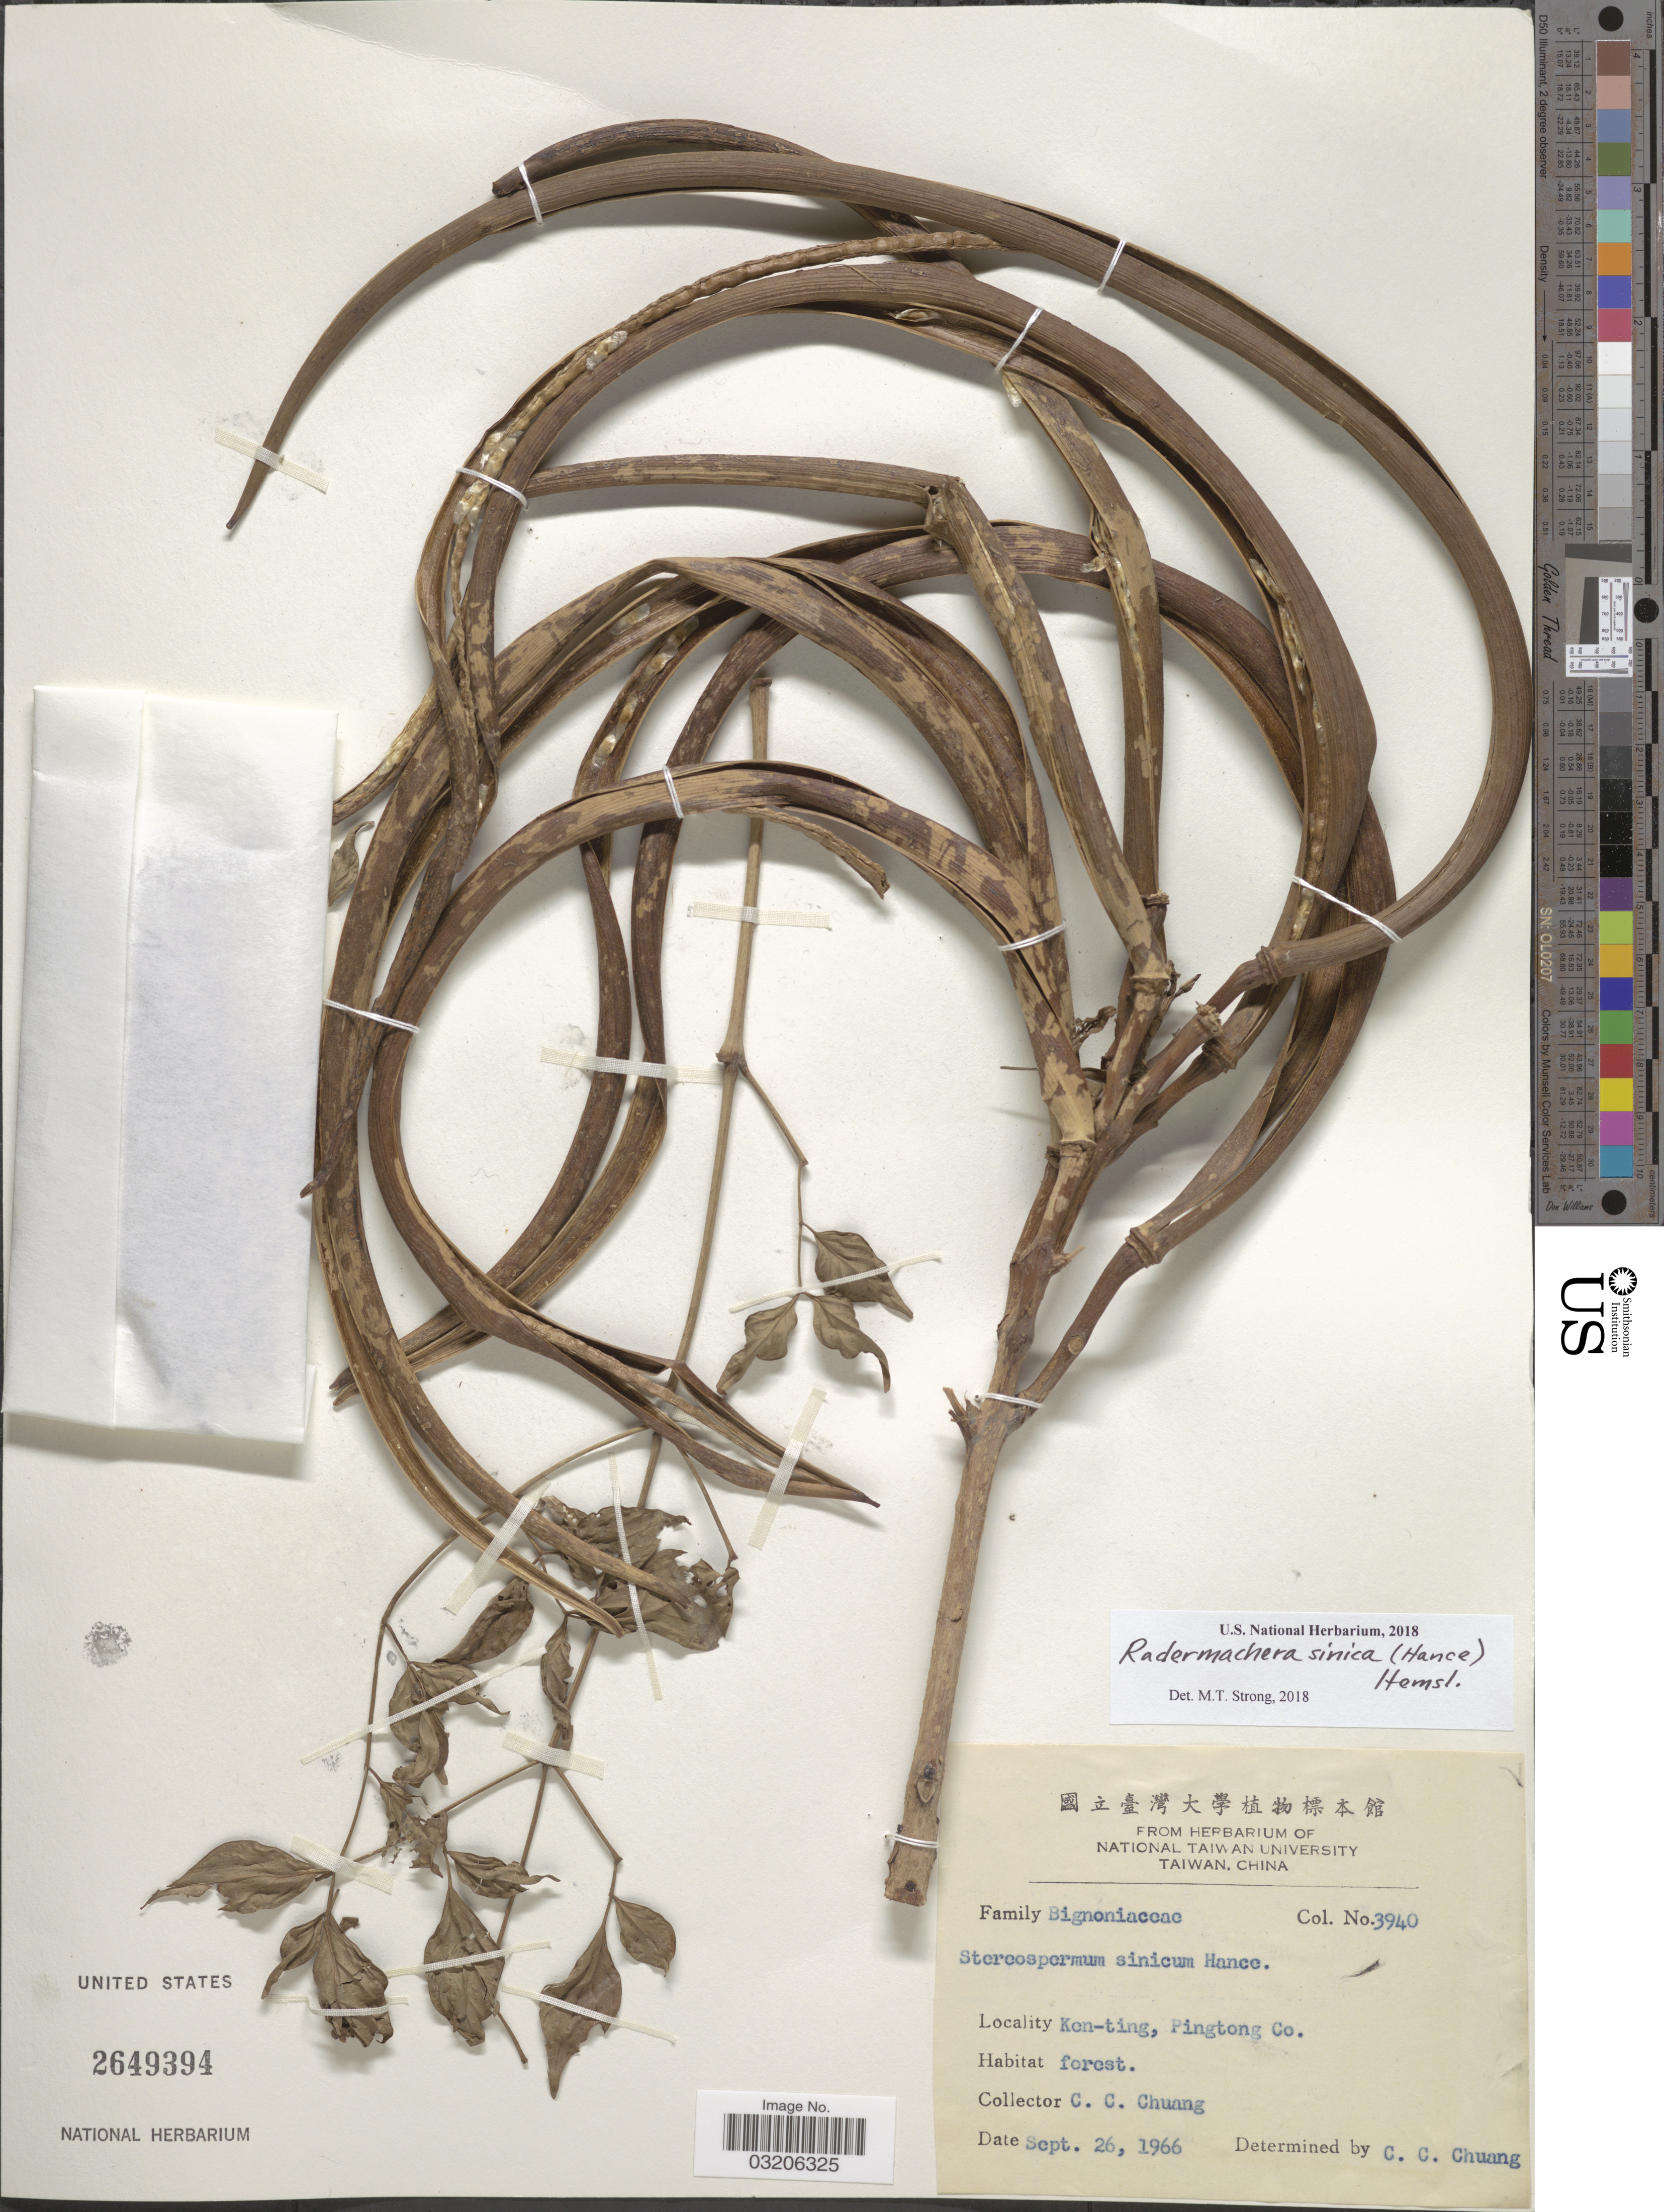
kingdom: Plantae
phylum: Tracheophyta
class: Magnoliopsida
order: Lamiales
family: Bignoniaceae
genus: Radermachera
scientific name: Radermachera sinica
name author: (Hance) Hemsl.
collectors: C. C. Chuang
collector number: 3940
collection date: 1966-09-26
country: Taiwan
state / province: Pingtung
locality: Ken-ting, Pingtong Co.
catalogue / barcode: US 2649394